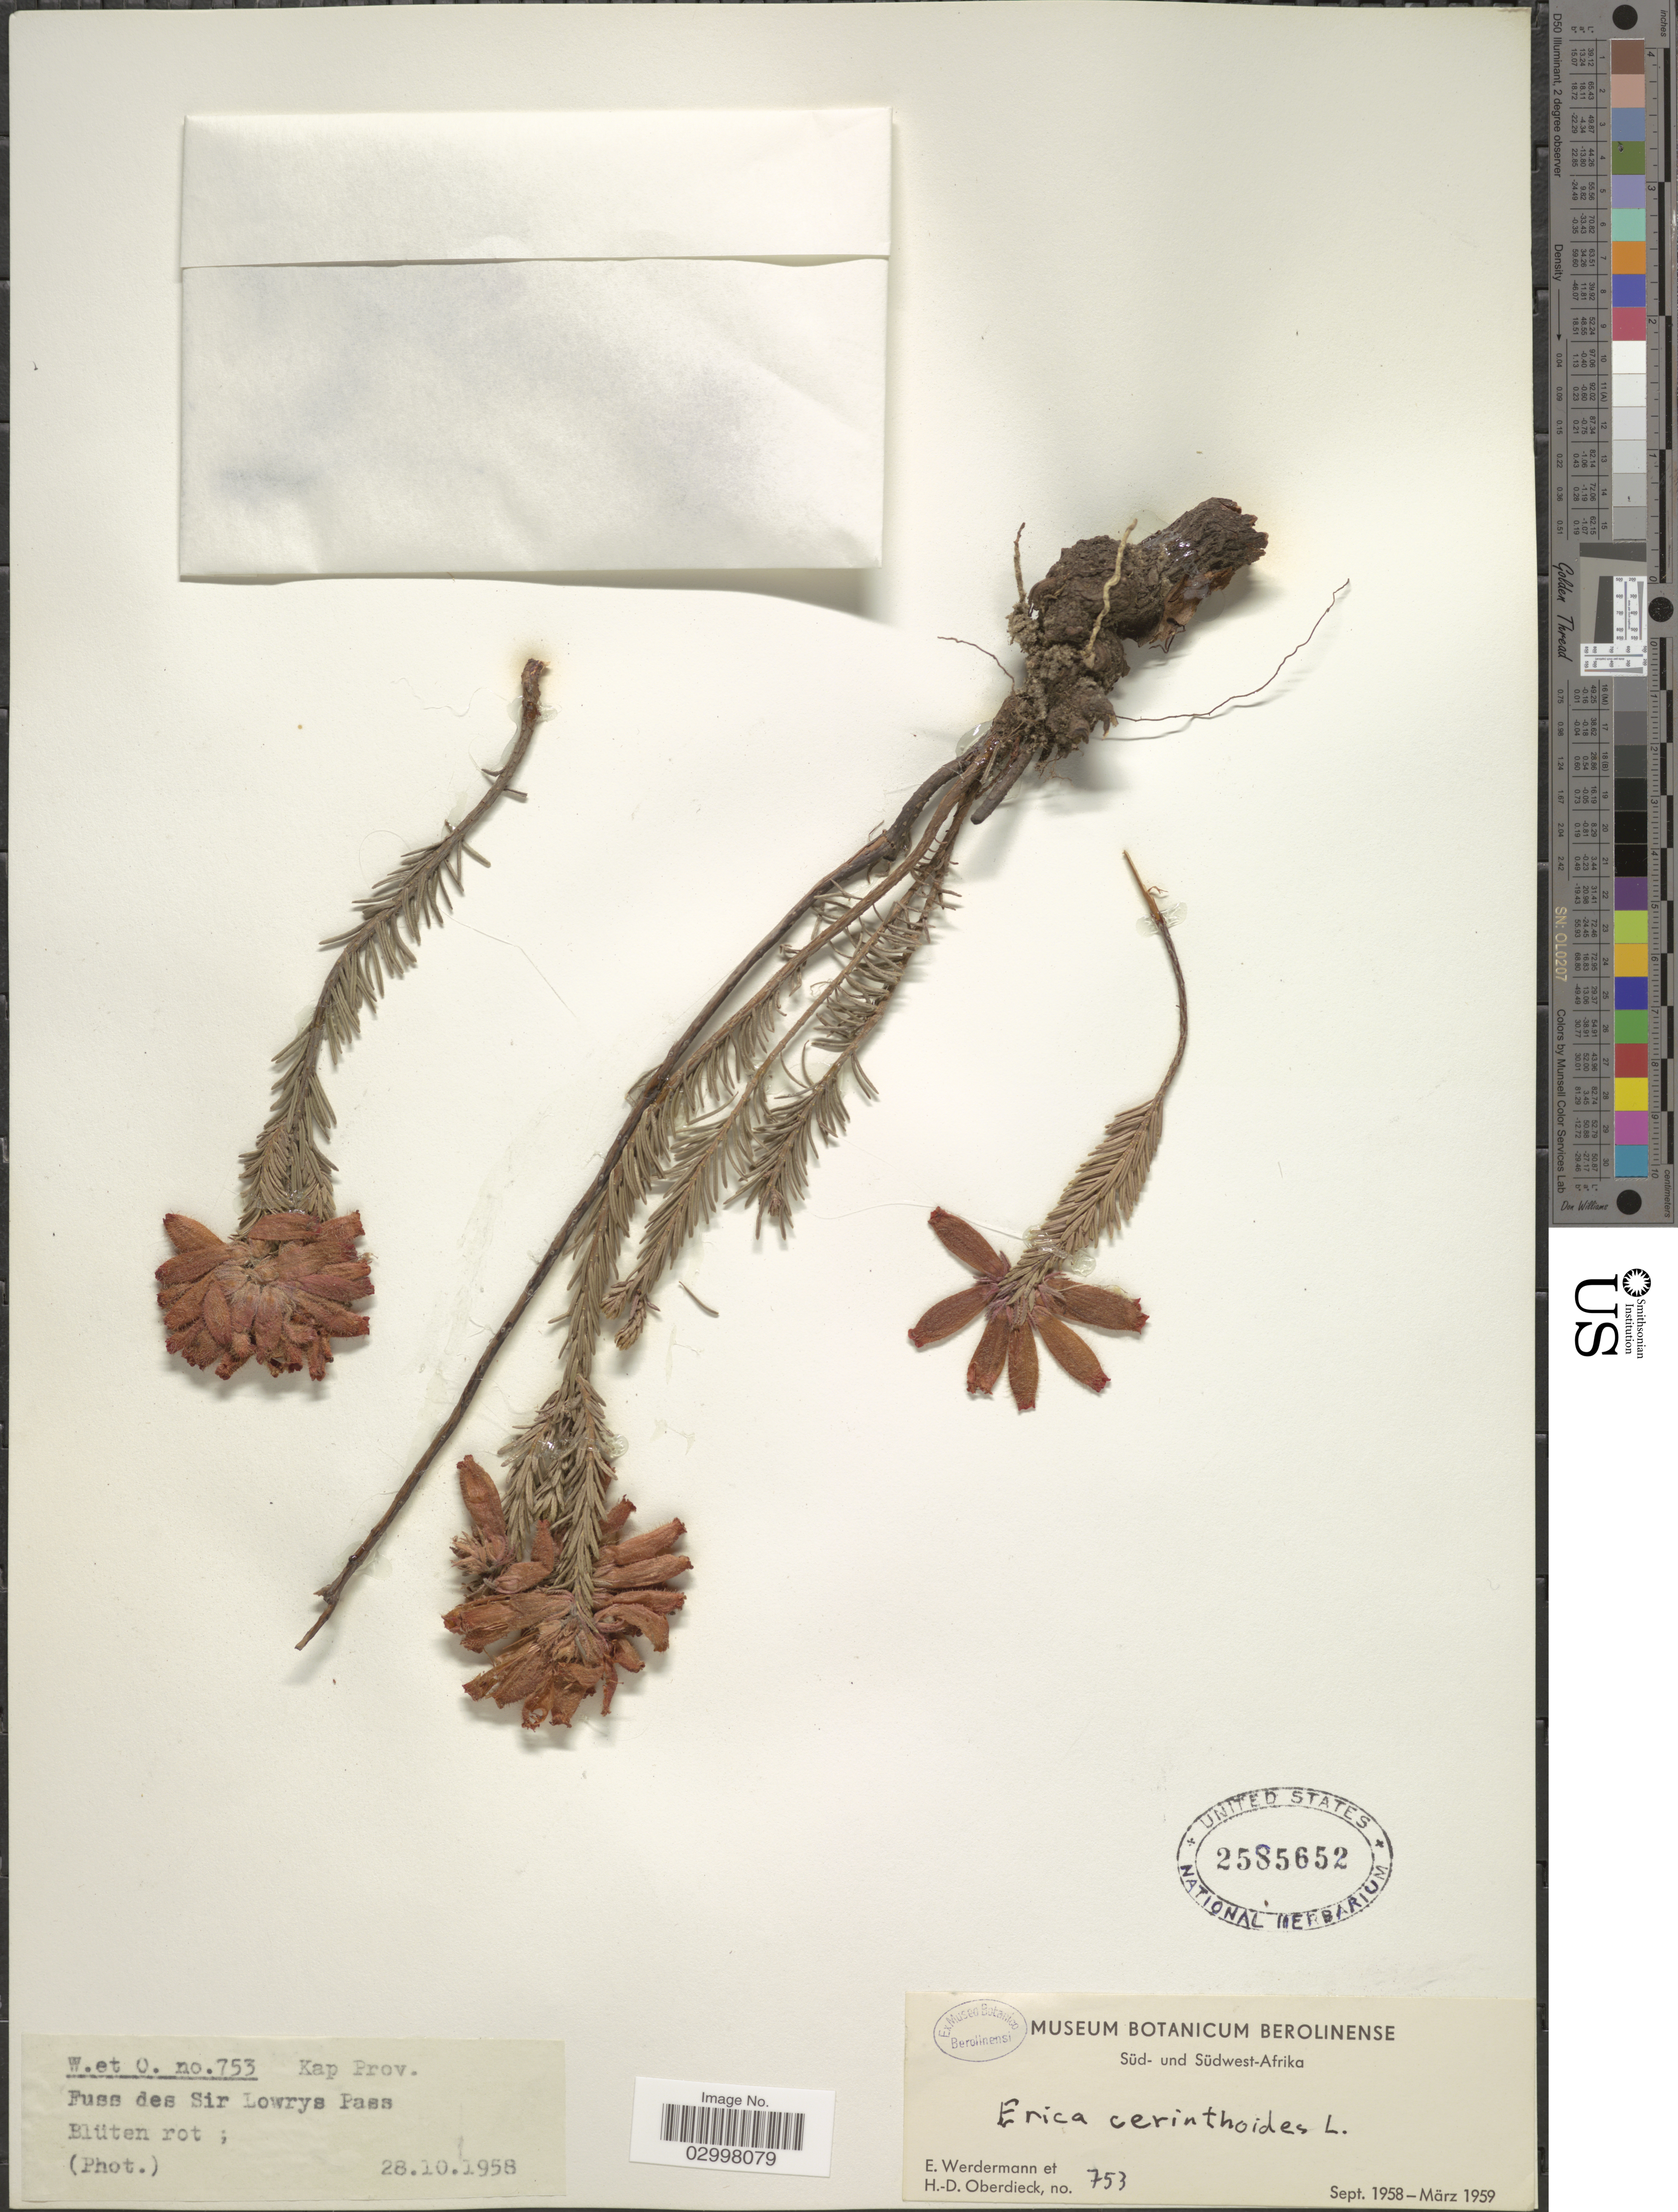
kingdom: Plantae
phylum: Tracheophyta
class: Magnoliopsida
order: Ericales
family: Ericaceae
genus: Erica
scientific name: Erica cerinthoides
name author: L.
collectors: E. Werdermann & H. Oberdieck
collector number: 753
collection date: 1958-10-28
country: South Africa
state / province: Western Cape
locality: Kap Prov. Fuss des Sir Lowrys Pass. Süd-Afrika.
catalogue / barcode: US 2585652